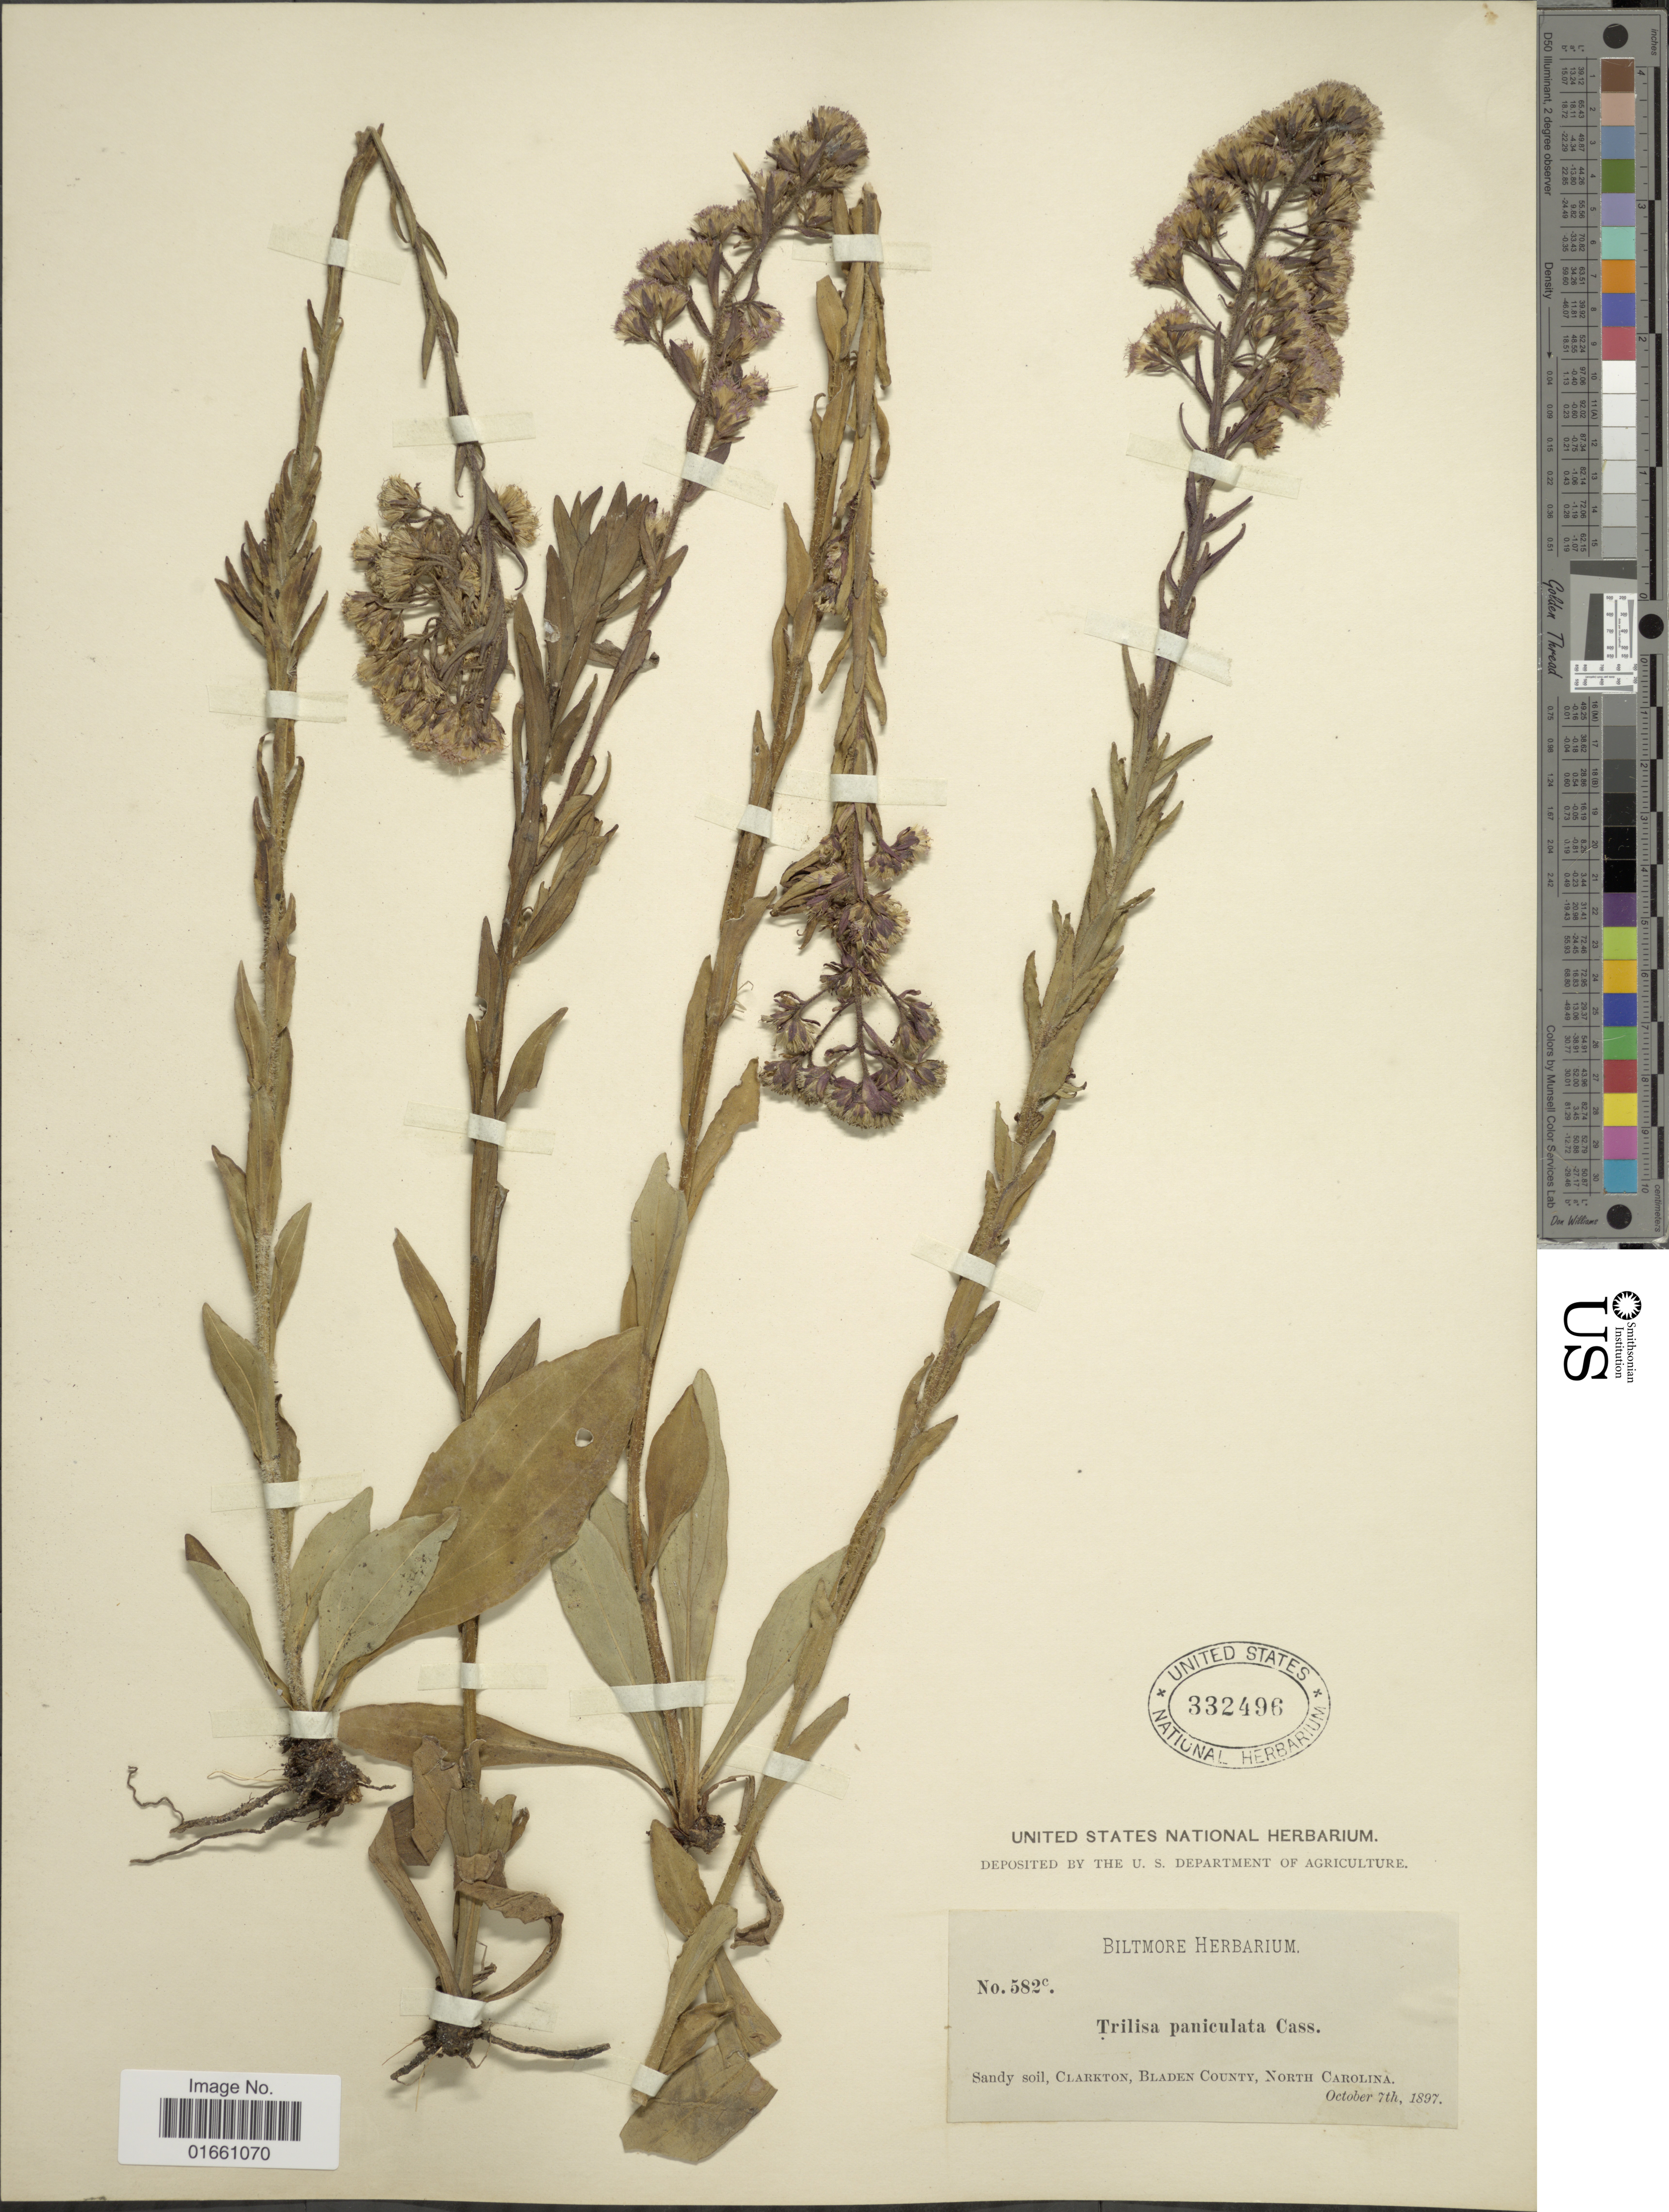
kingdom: Plantae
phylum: Tracheophyta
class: Magnoliopsida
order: Asterales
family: Asteraceae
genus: Trilisa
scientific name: Trilisa paniculata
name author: (J.F. Gmel.) Cass.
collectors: ex herb. Biltmore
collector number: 582c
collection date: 1897-10-07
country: United States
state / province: North Carolina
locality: Sandy soil, Clarkton, Bladen County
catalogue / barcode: US 332496